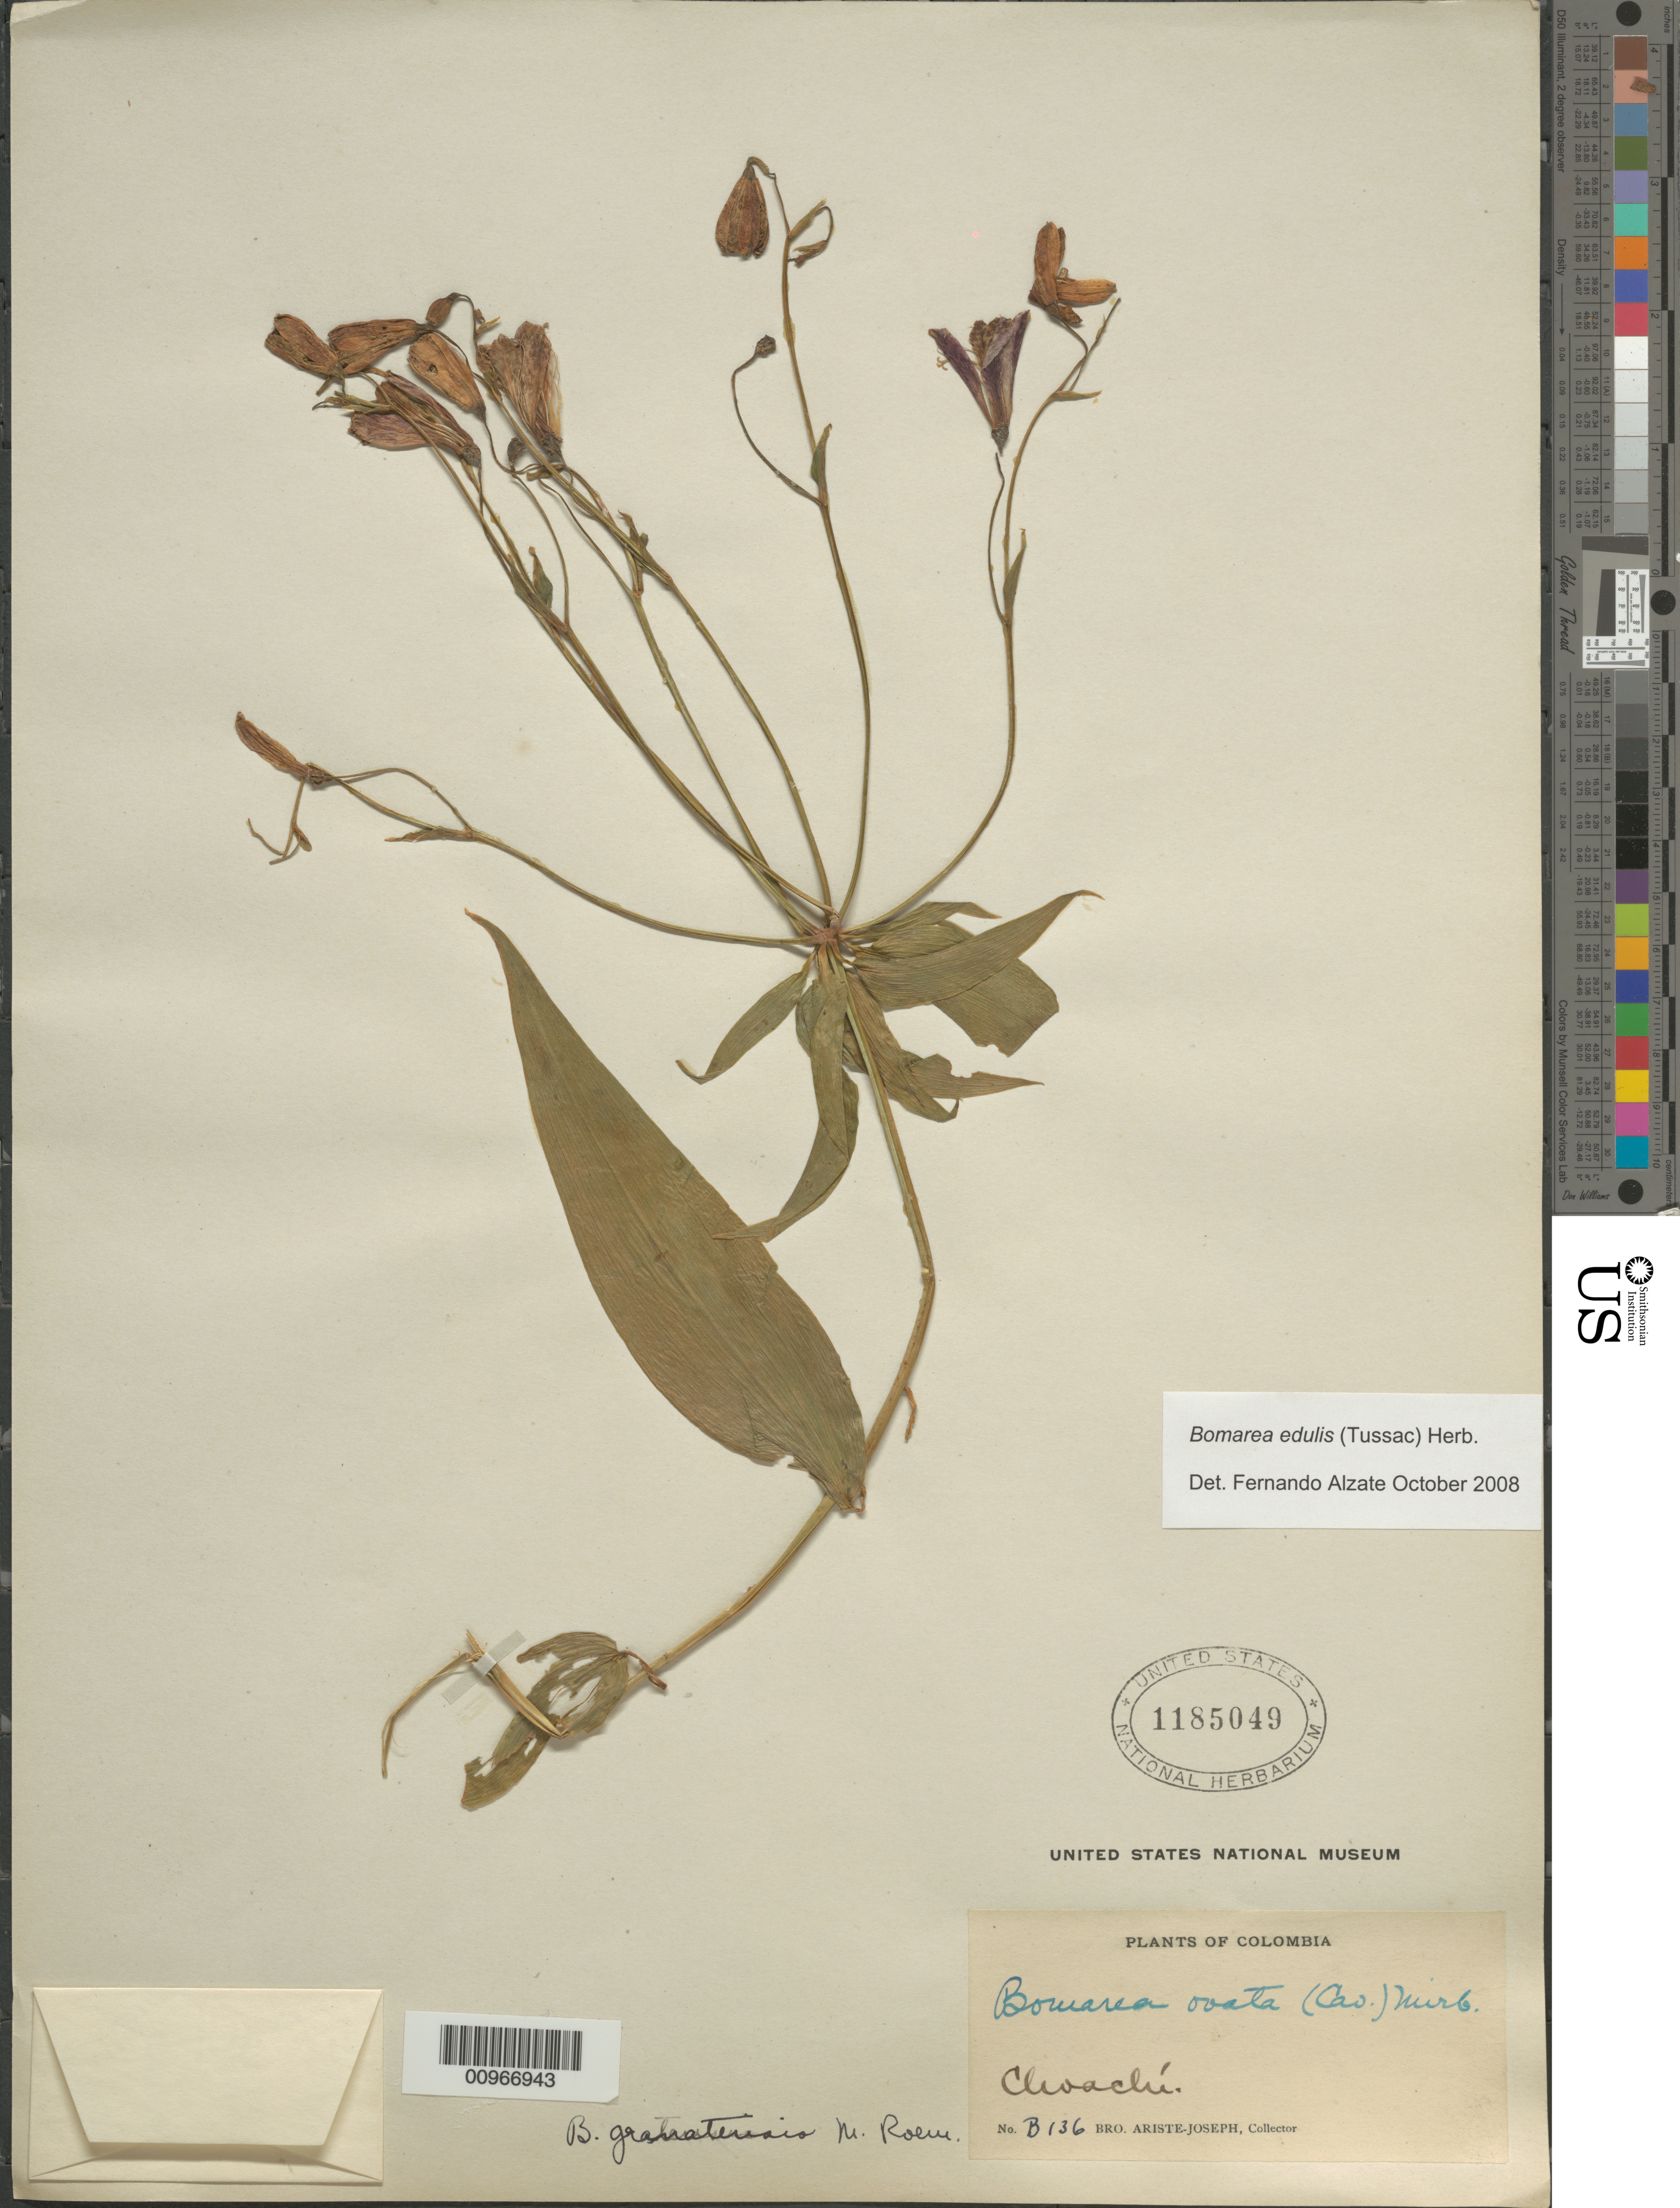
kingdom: Plantae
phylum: Tracheophyta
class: Liliopsida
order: Liliales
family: Alstroemeriaceae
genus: Bomarea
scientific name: Bomarea edulis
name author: (Tussac) Herb.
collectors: F. Walker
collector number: B136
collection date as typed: s.d.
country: Colombia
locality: Choachi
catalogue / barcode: US 1185049